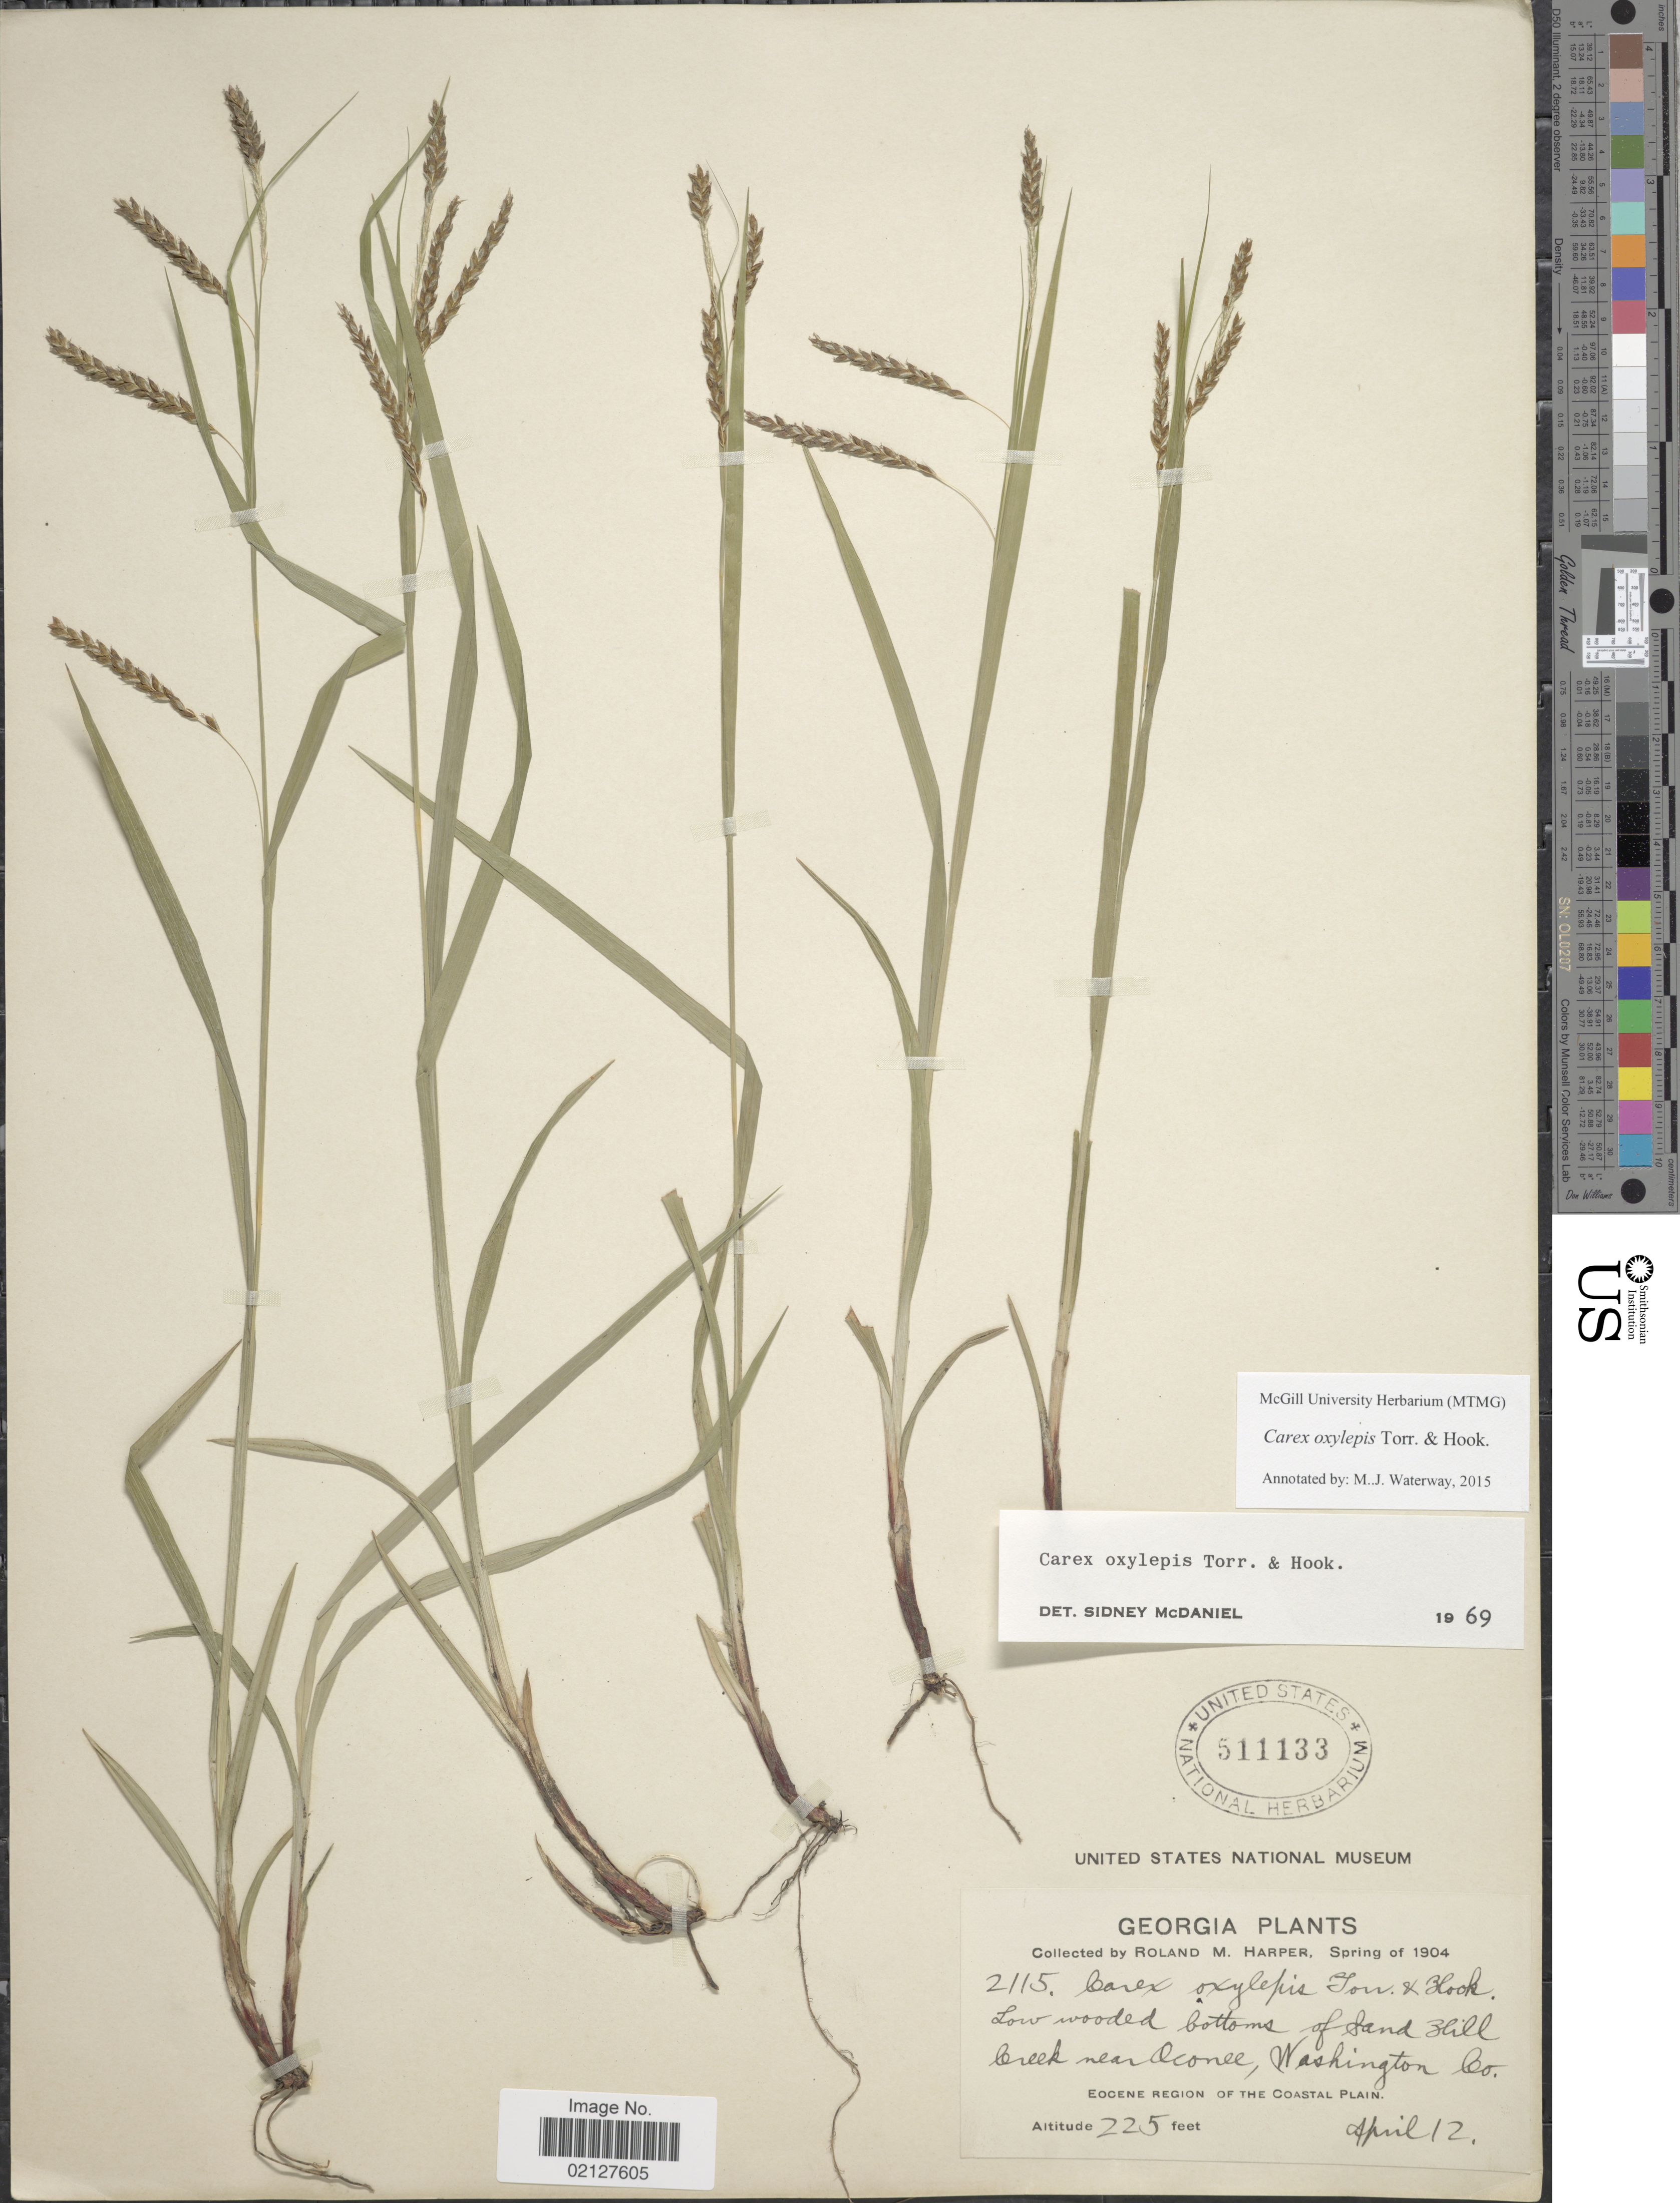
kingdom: Plantae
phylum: Tracheophyta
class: Liliopsida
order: Poales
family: Cyperaceae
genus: Carex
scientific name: Carex oxylepis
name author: Torr. & Hook.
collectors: R. M. Harper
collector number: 2115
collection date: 1904-04-12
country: United States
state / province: Georgia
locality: Sand Hill Creek near Oconee, Washington Co. Eocene Region of the Coastal Plain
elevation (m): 69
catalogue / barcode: US 511133